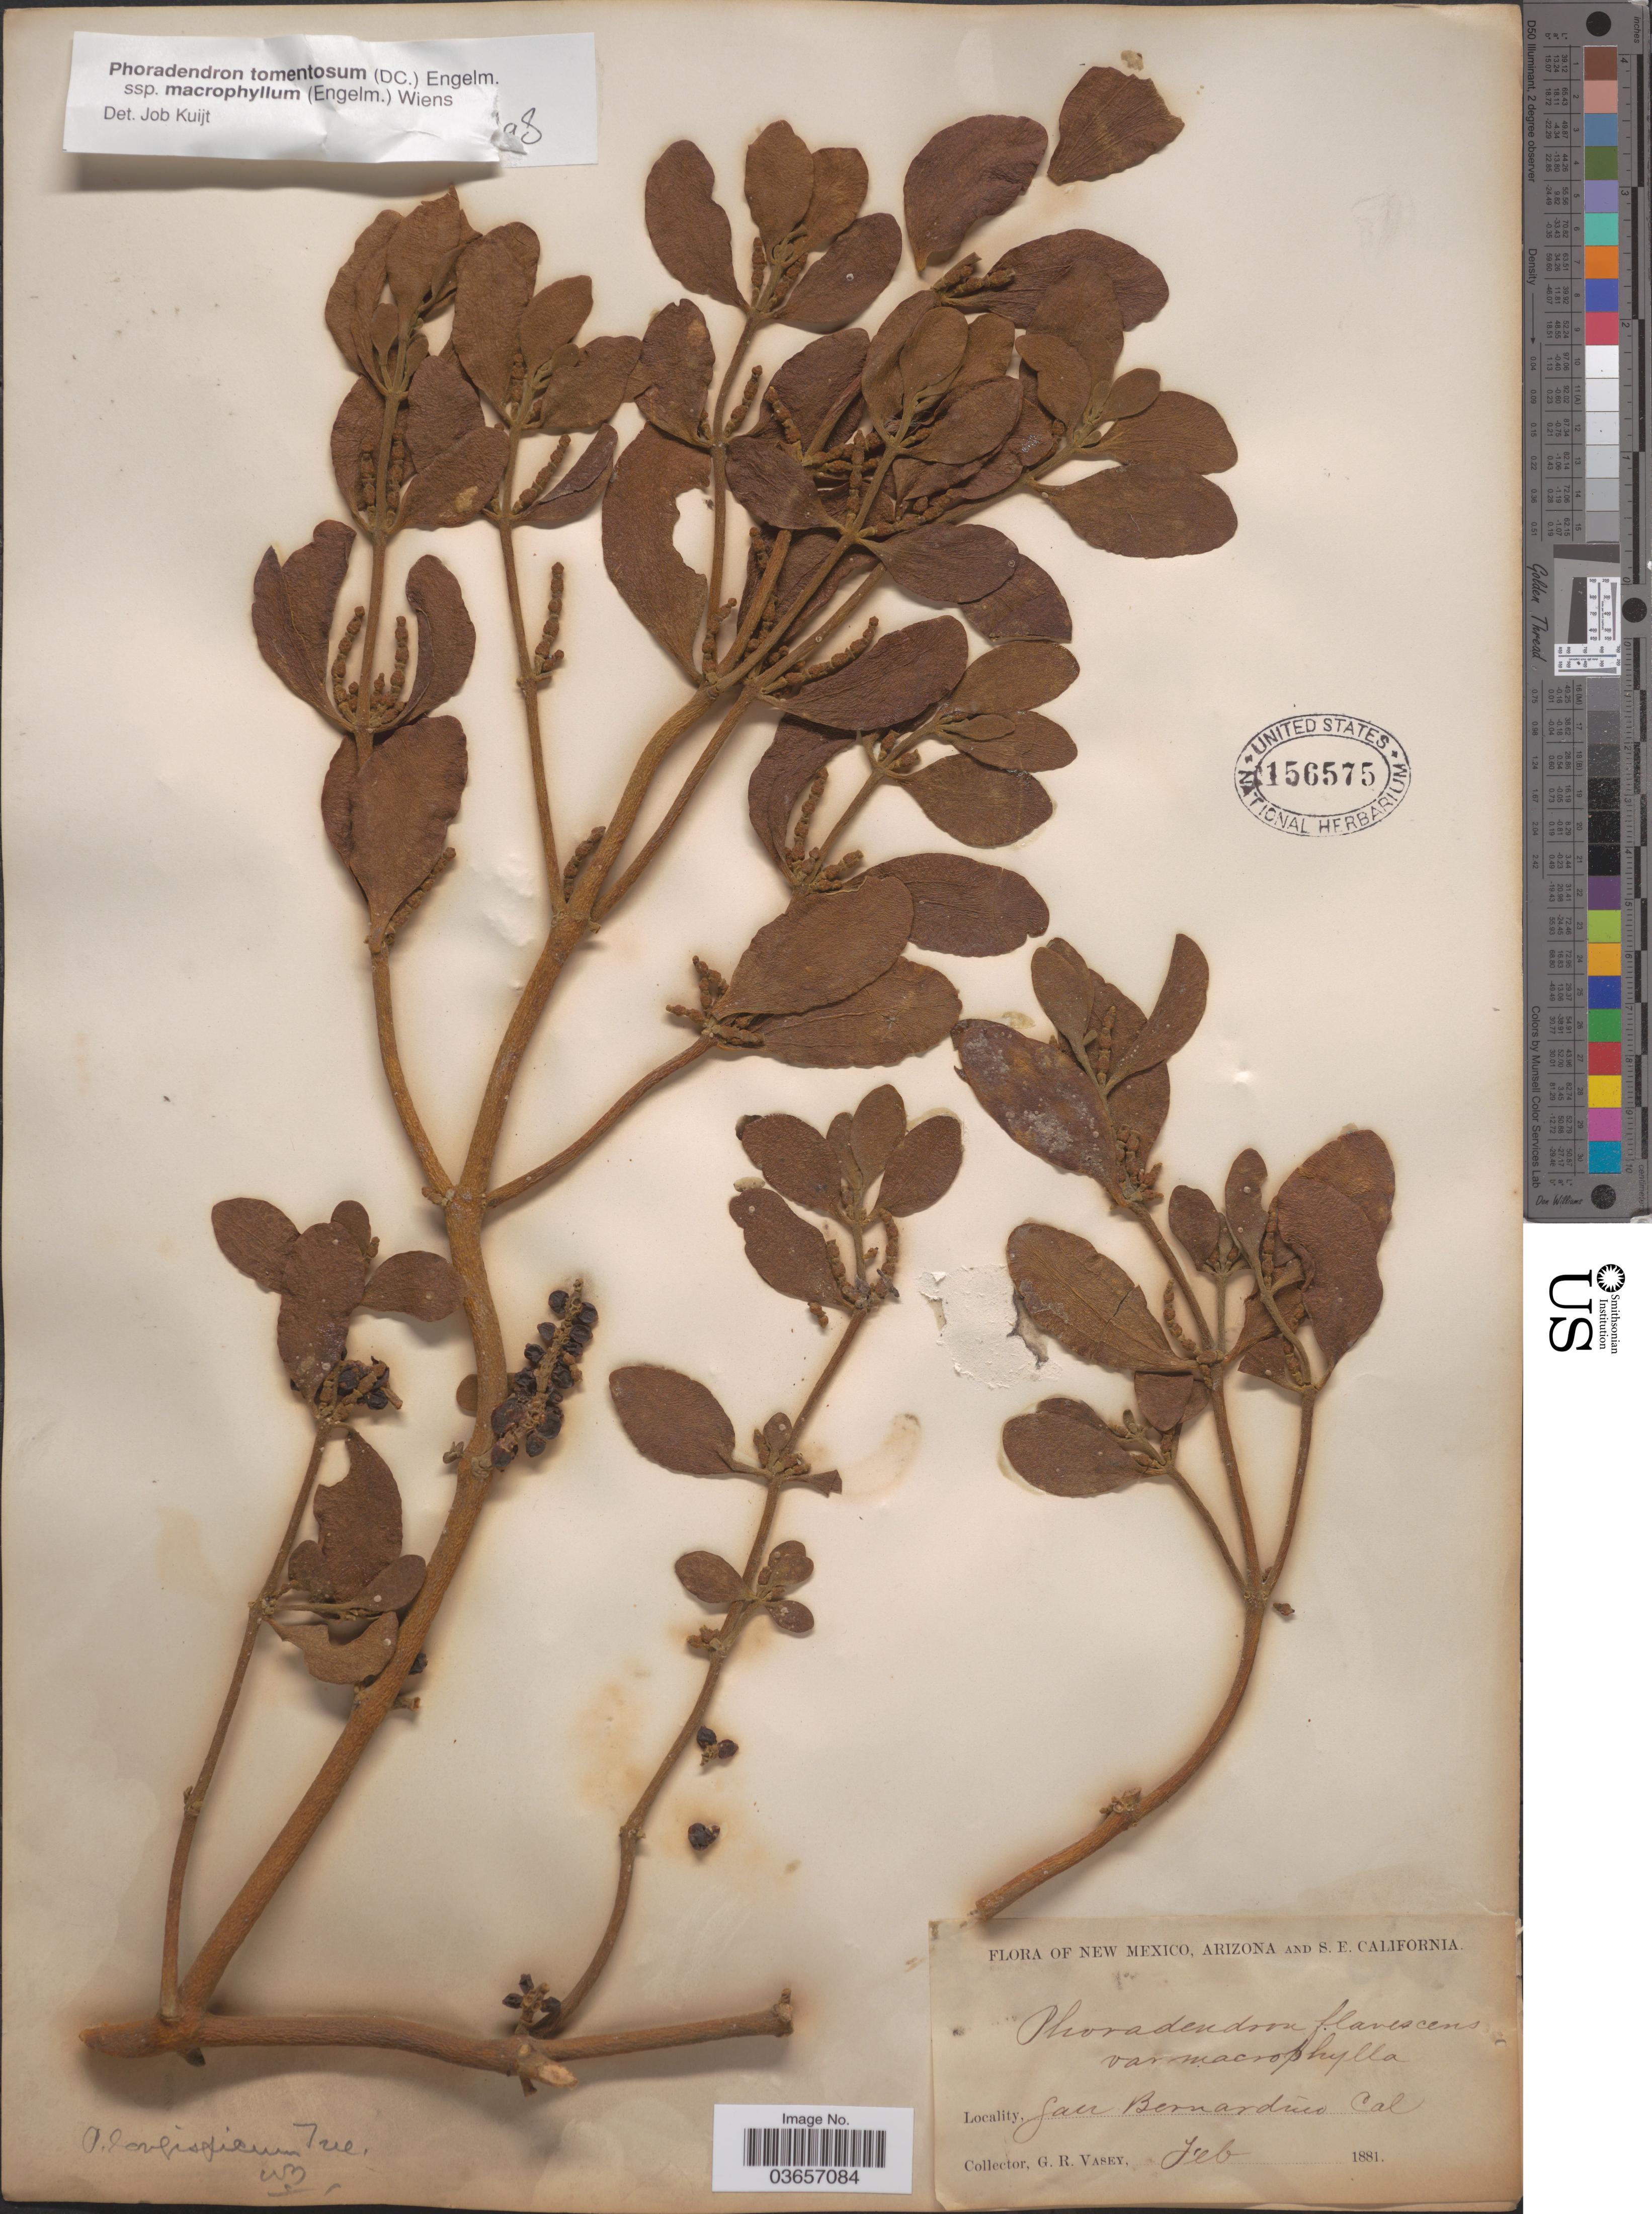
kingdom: Plantae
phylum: Tracheophyta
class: Magnoliopsida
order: Santalales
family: Viscaceae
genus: Phoradendron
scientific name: Phoradendron tomentosum subsp. macrophyllum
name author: DC.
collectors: G. R. Vasey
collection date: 1881-02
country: United States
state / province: California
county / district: San Bernardino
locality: San Bernardino.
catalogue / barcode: US 156575